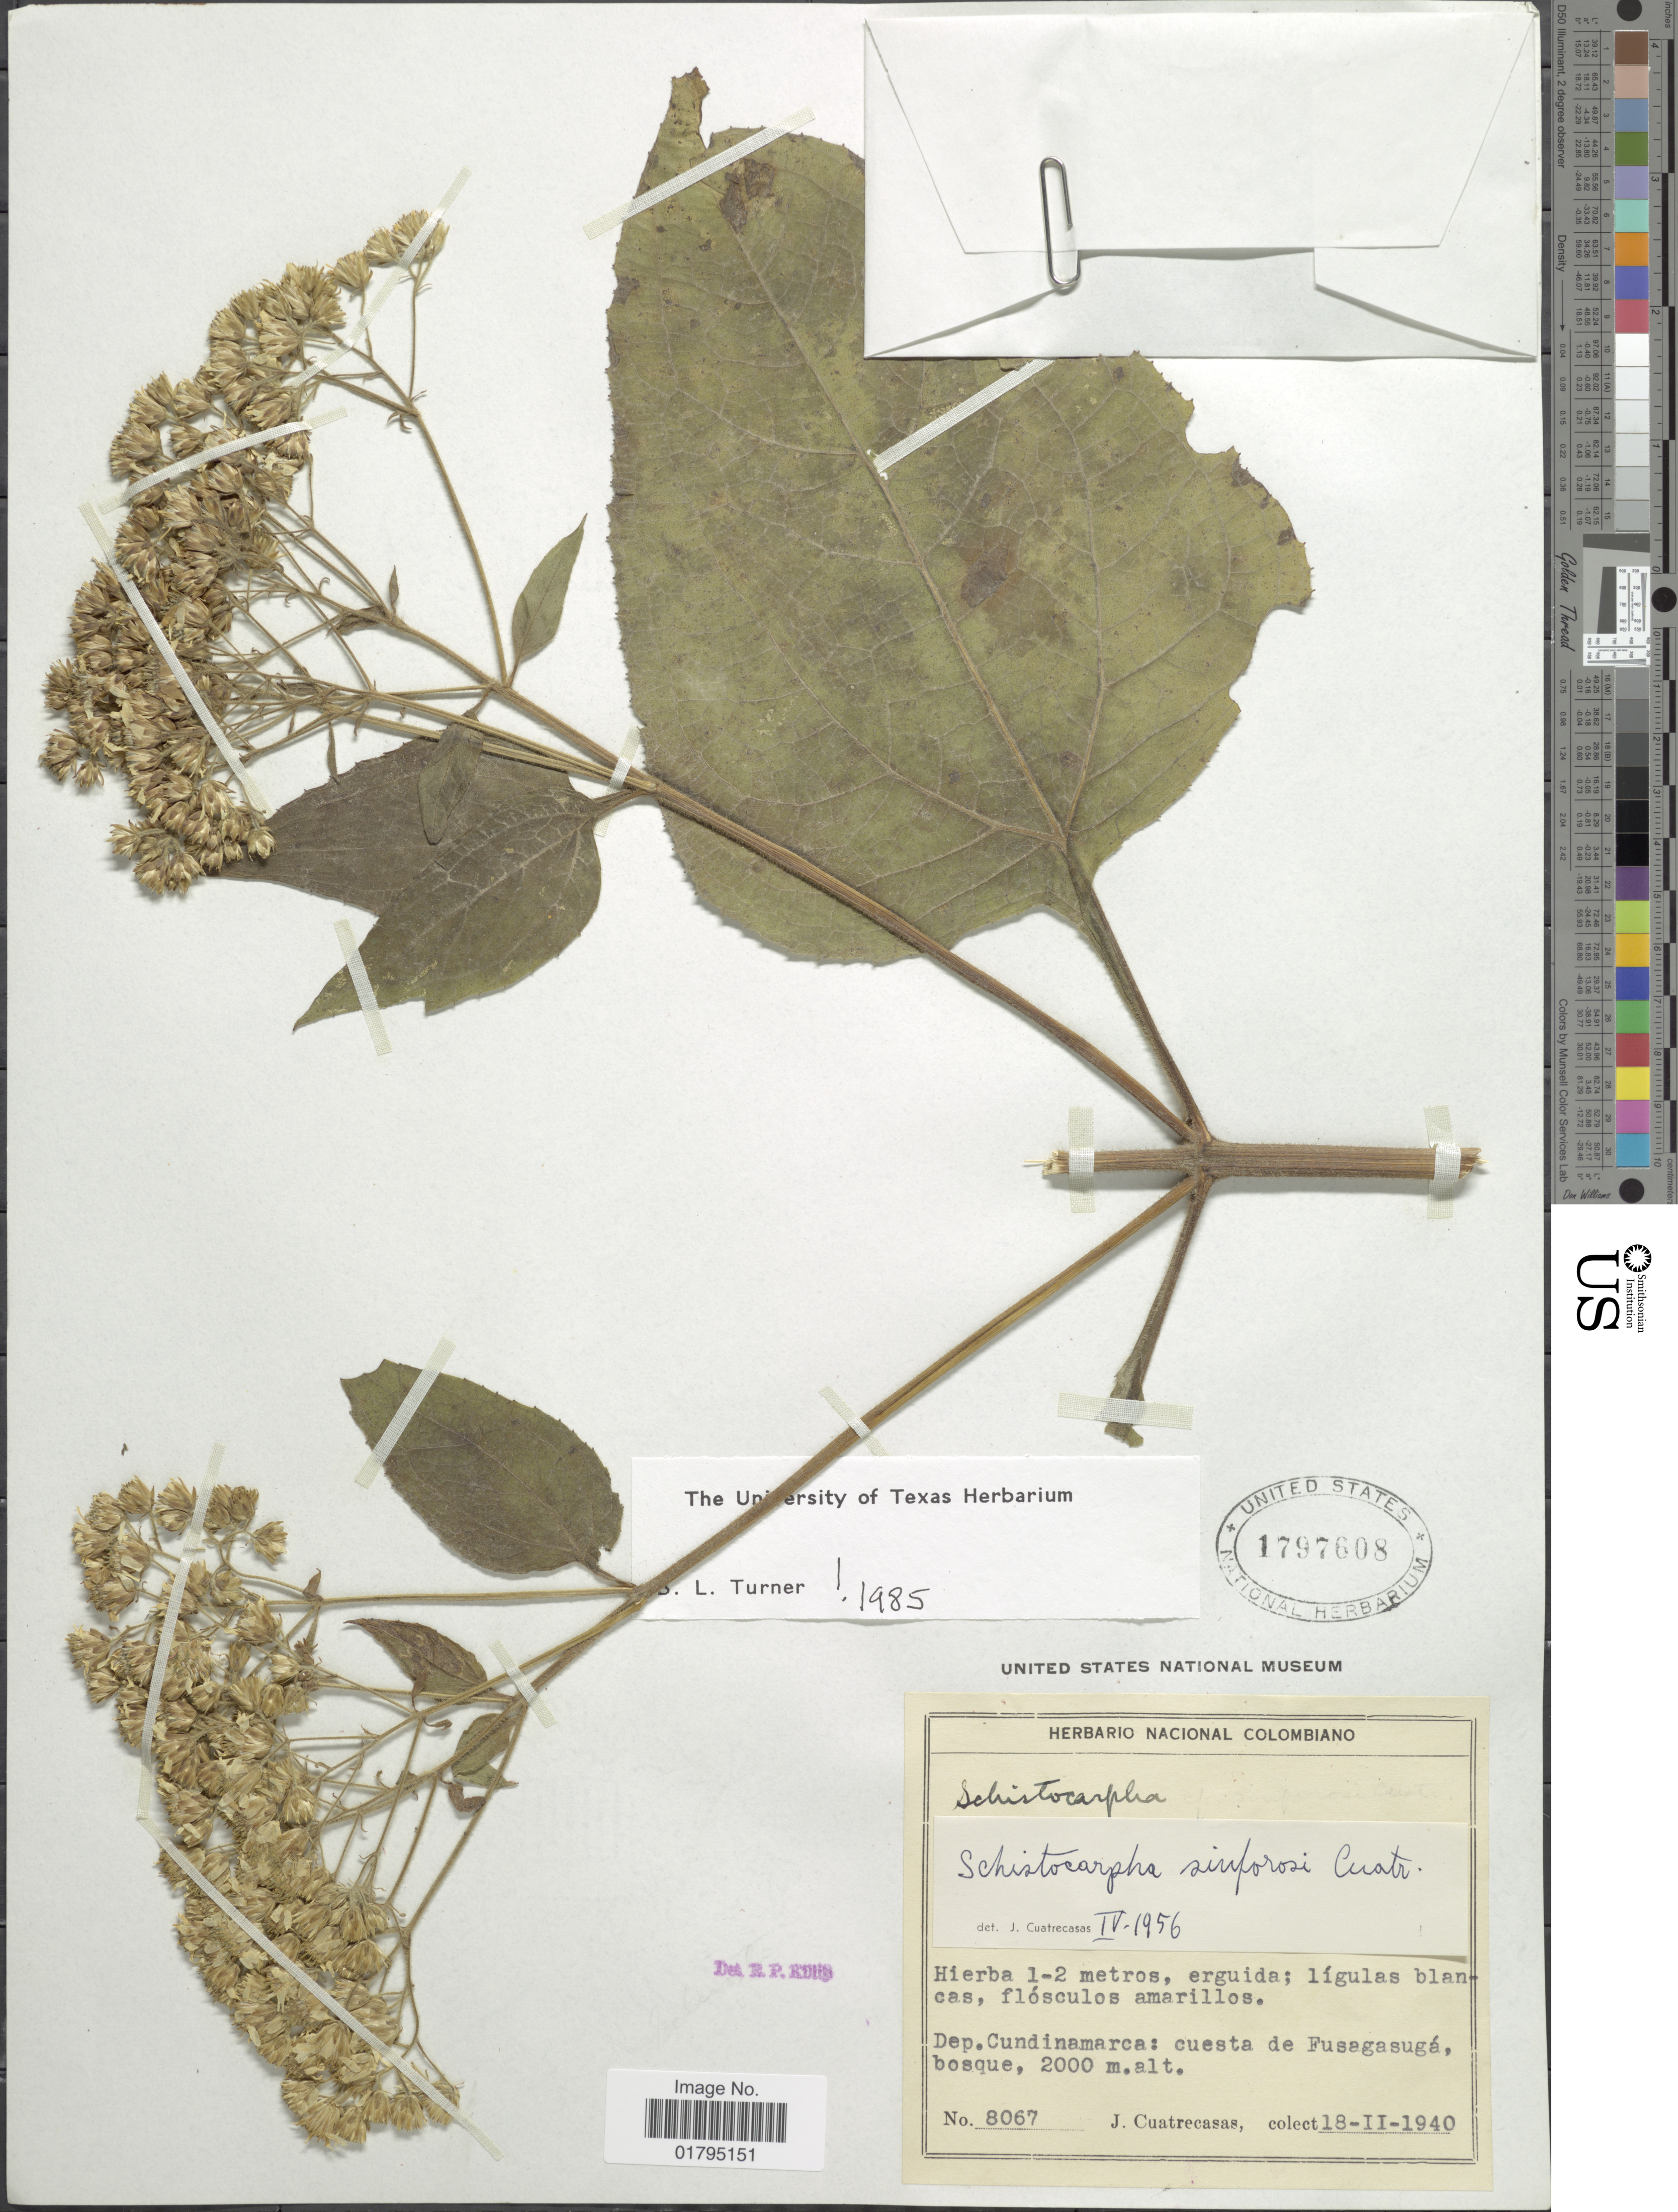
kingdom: Plantae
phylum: Tracheophyta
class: Magnoliopsida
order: Asterales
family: Asteraceae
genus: Schistocarpha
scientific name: Schistocarpha sinforosii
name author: Cuatrec.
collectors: J. Cuatrecasas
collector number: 8067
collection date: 1940-02-18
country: Colombia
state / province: Cundinamarca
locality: Dep. Cundinamarca: cuesta de Fusagasuga bosque.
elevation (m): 2000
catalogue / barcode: US 1797608